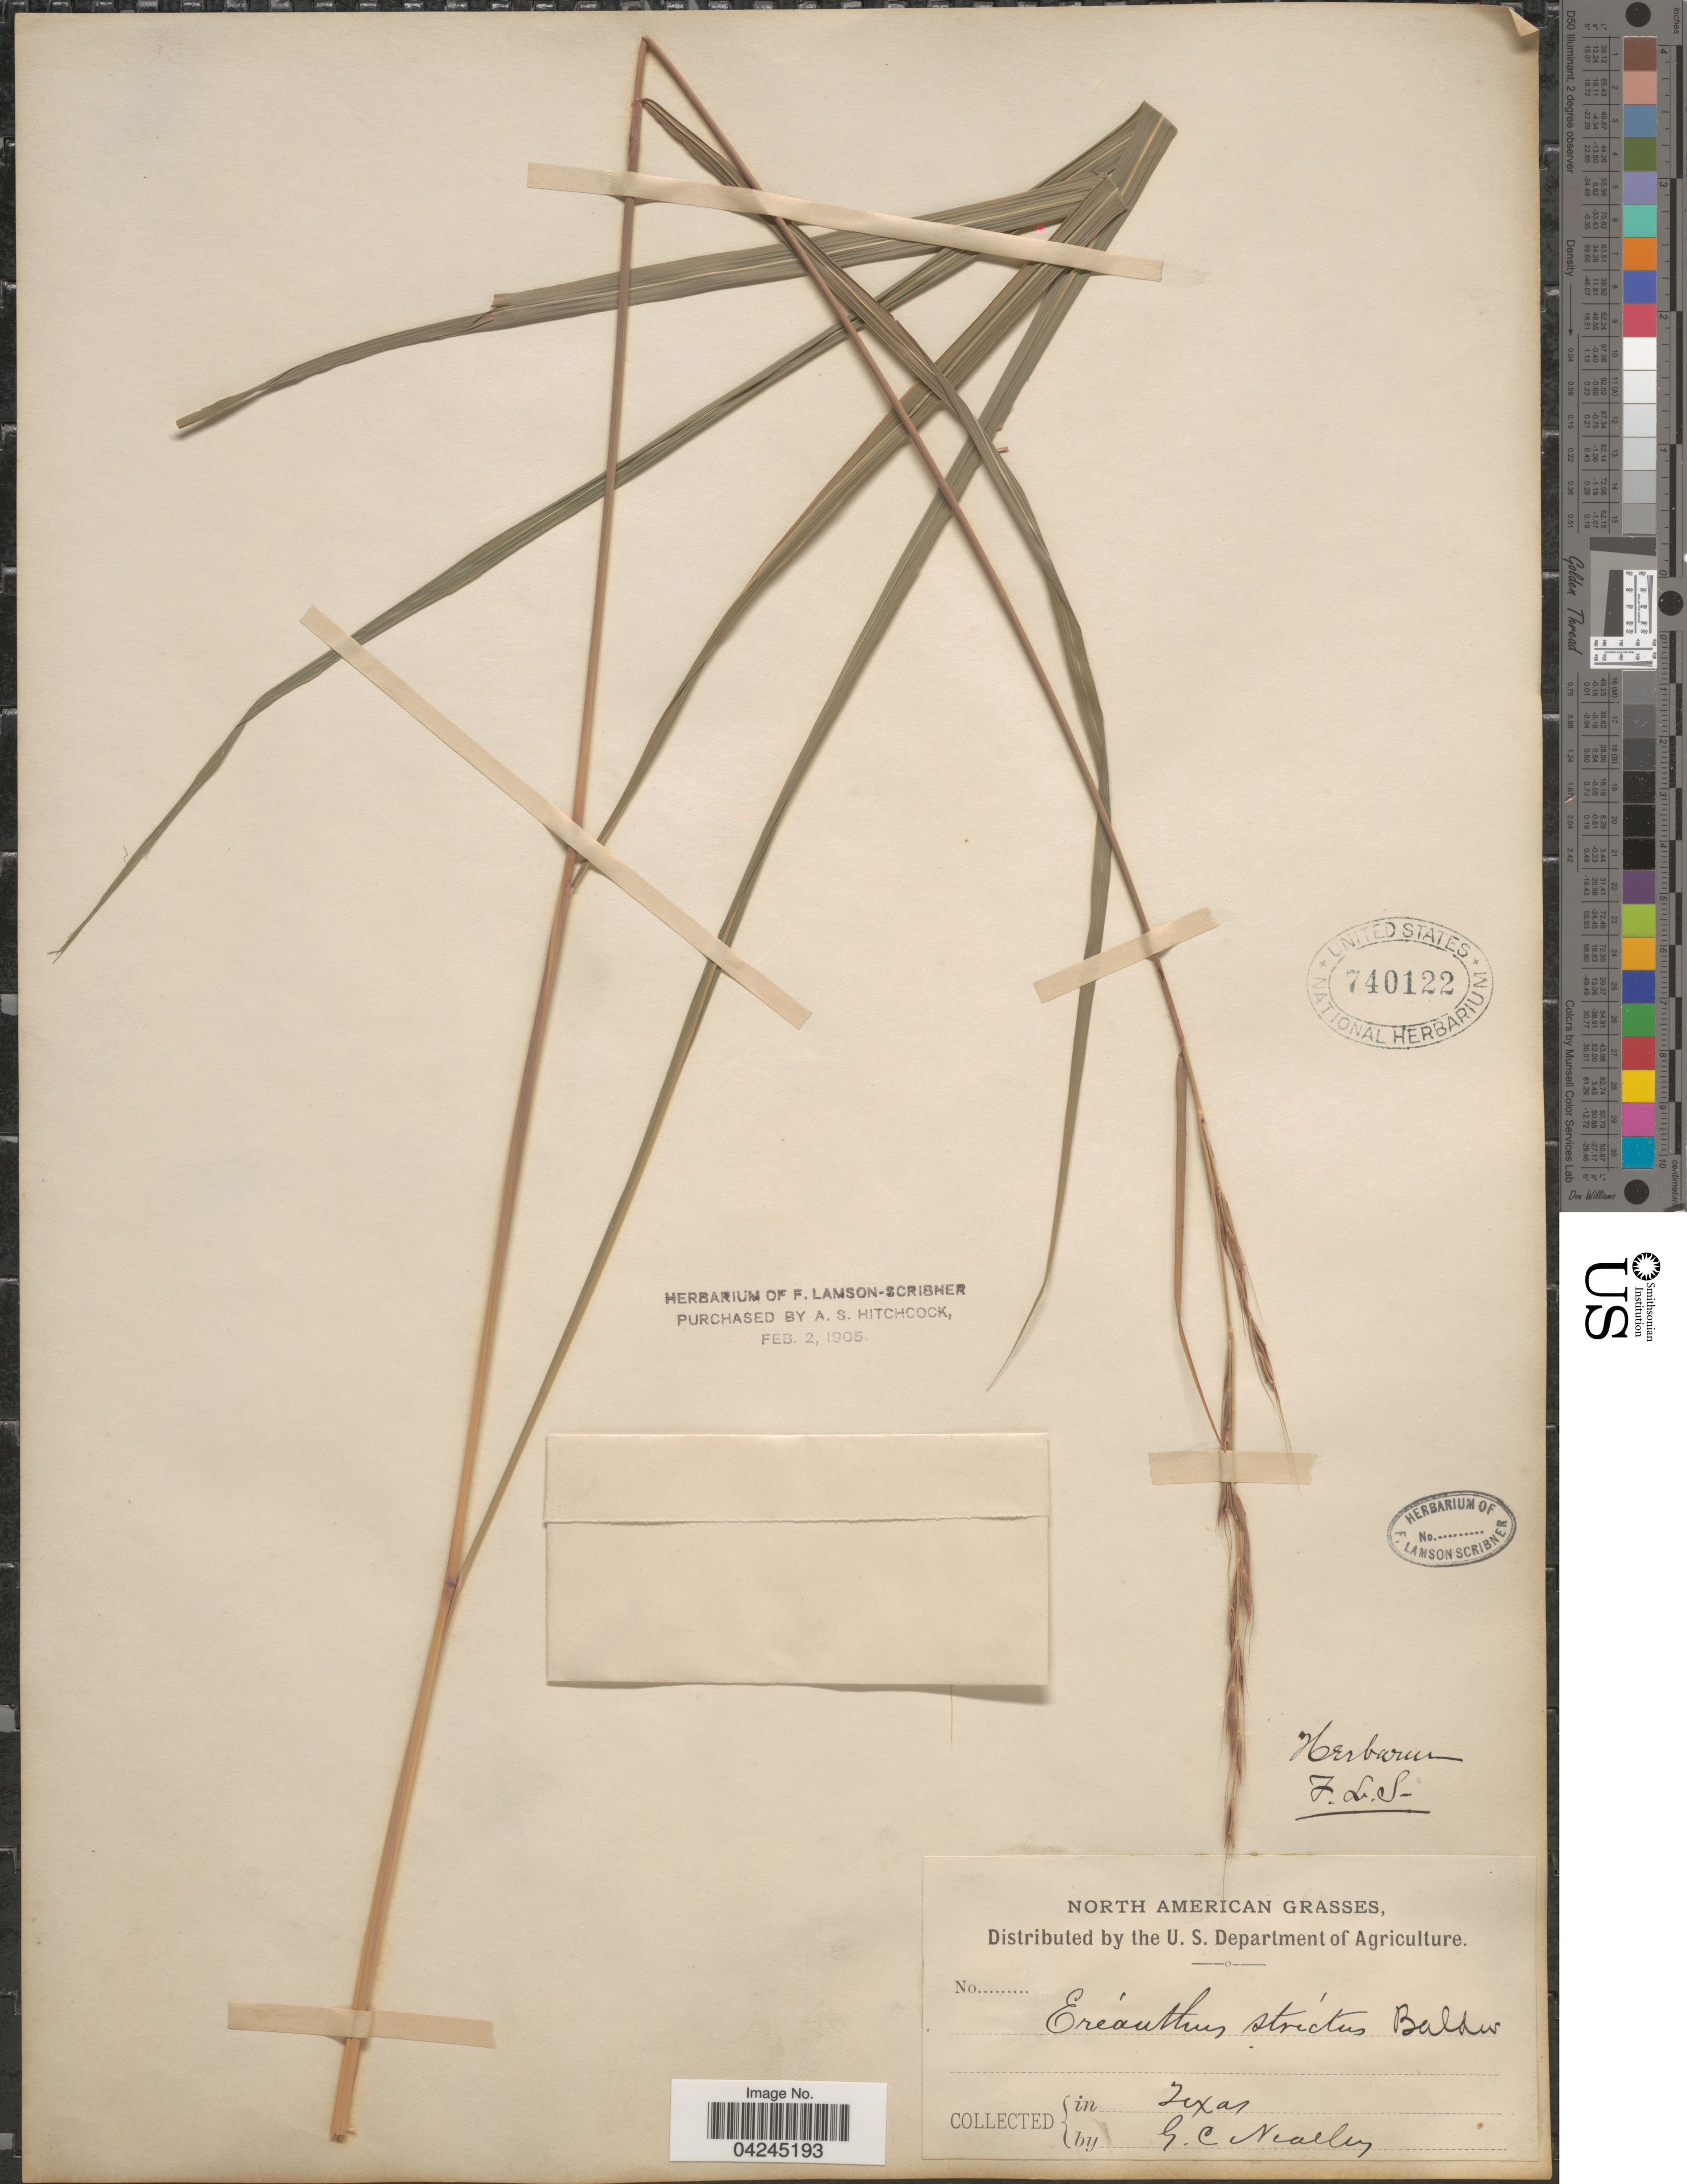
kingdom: Plantae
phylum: Tracheophyta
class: Liliopsida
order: Poales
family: Poaceae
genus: Erianthus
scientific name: Erianthus strictus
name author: Baldwin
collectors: G. C. Nealley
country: United States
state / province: Texas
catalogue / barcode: US 740122